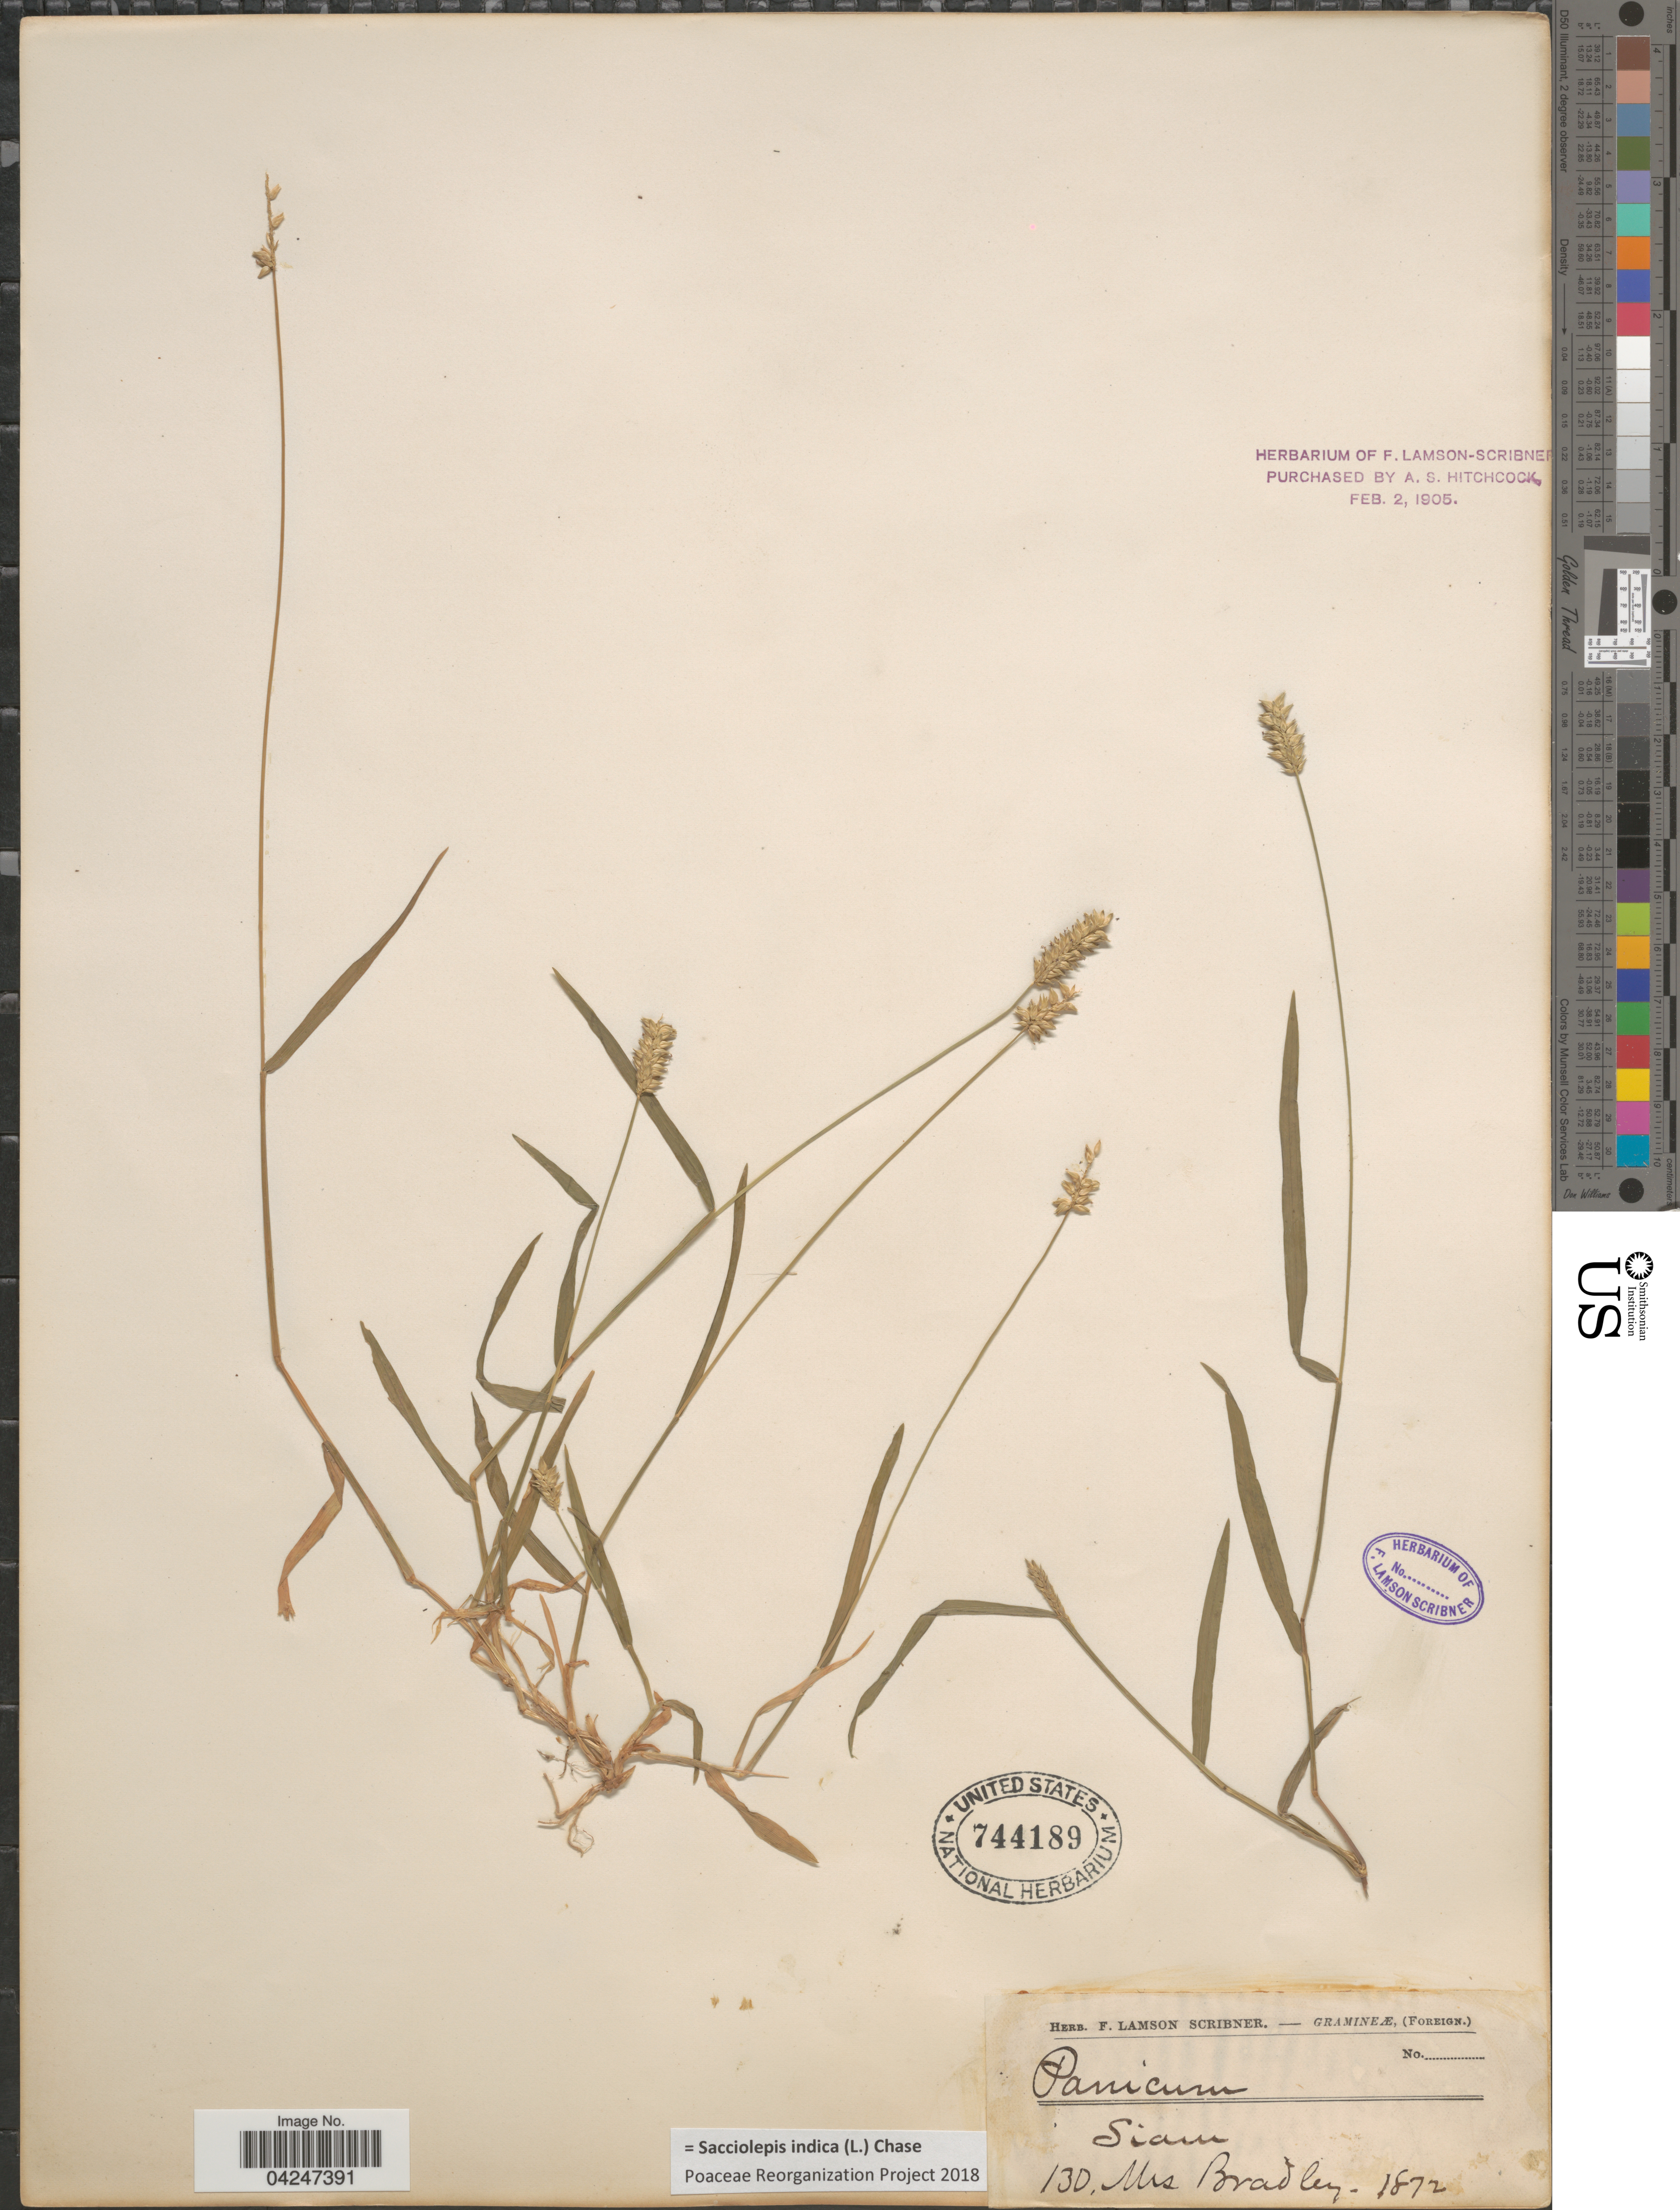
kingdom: Plantae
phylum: Tracheophyta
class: Liliopsida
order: Poales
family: Poaceae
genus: Sacciolepis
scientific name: Sacciolepis indica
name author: (L.) Chase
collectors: Bradley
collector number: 130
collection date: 1872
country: Thailand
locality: Siam.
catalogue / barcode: US 744189